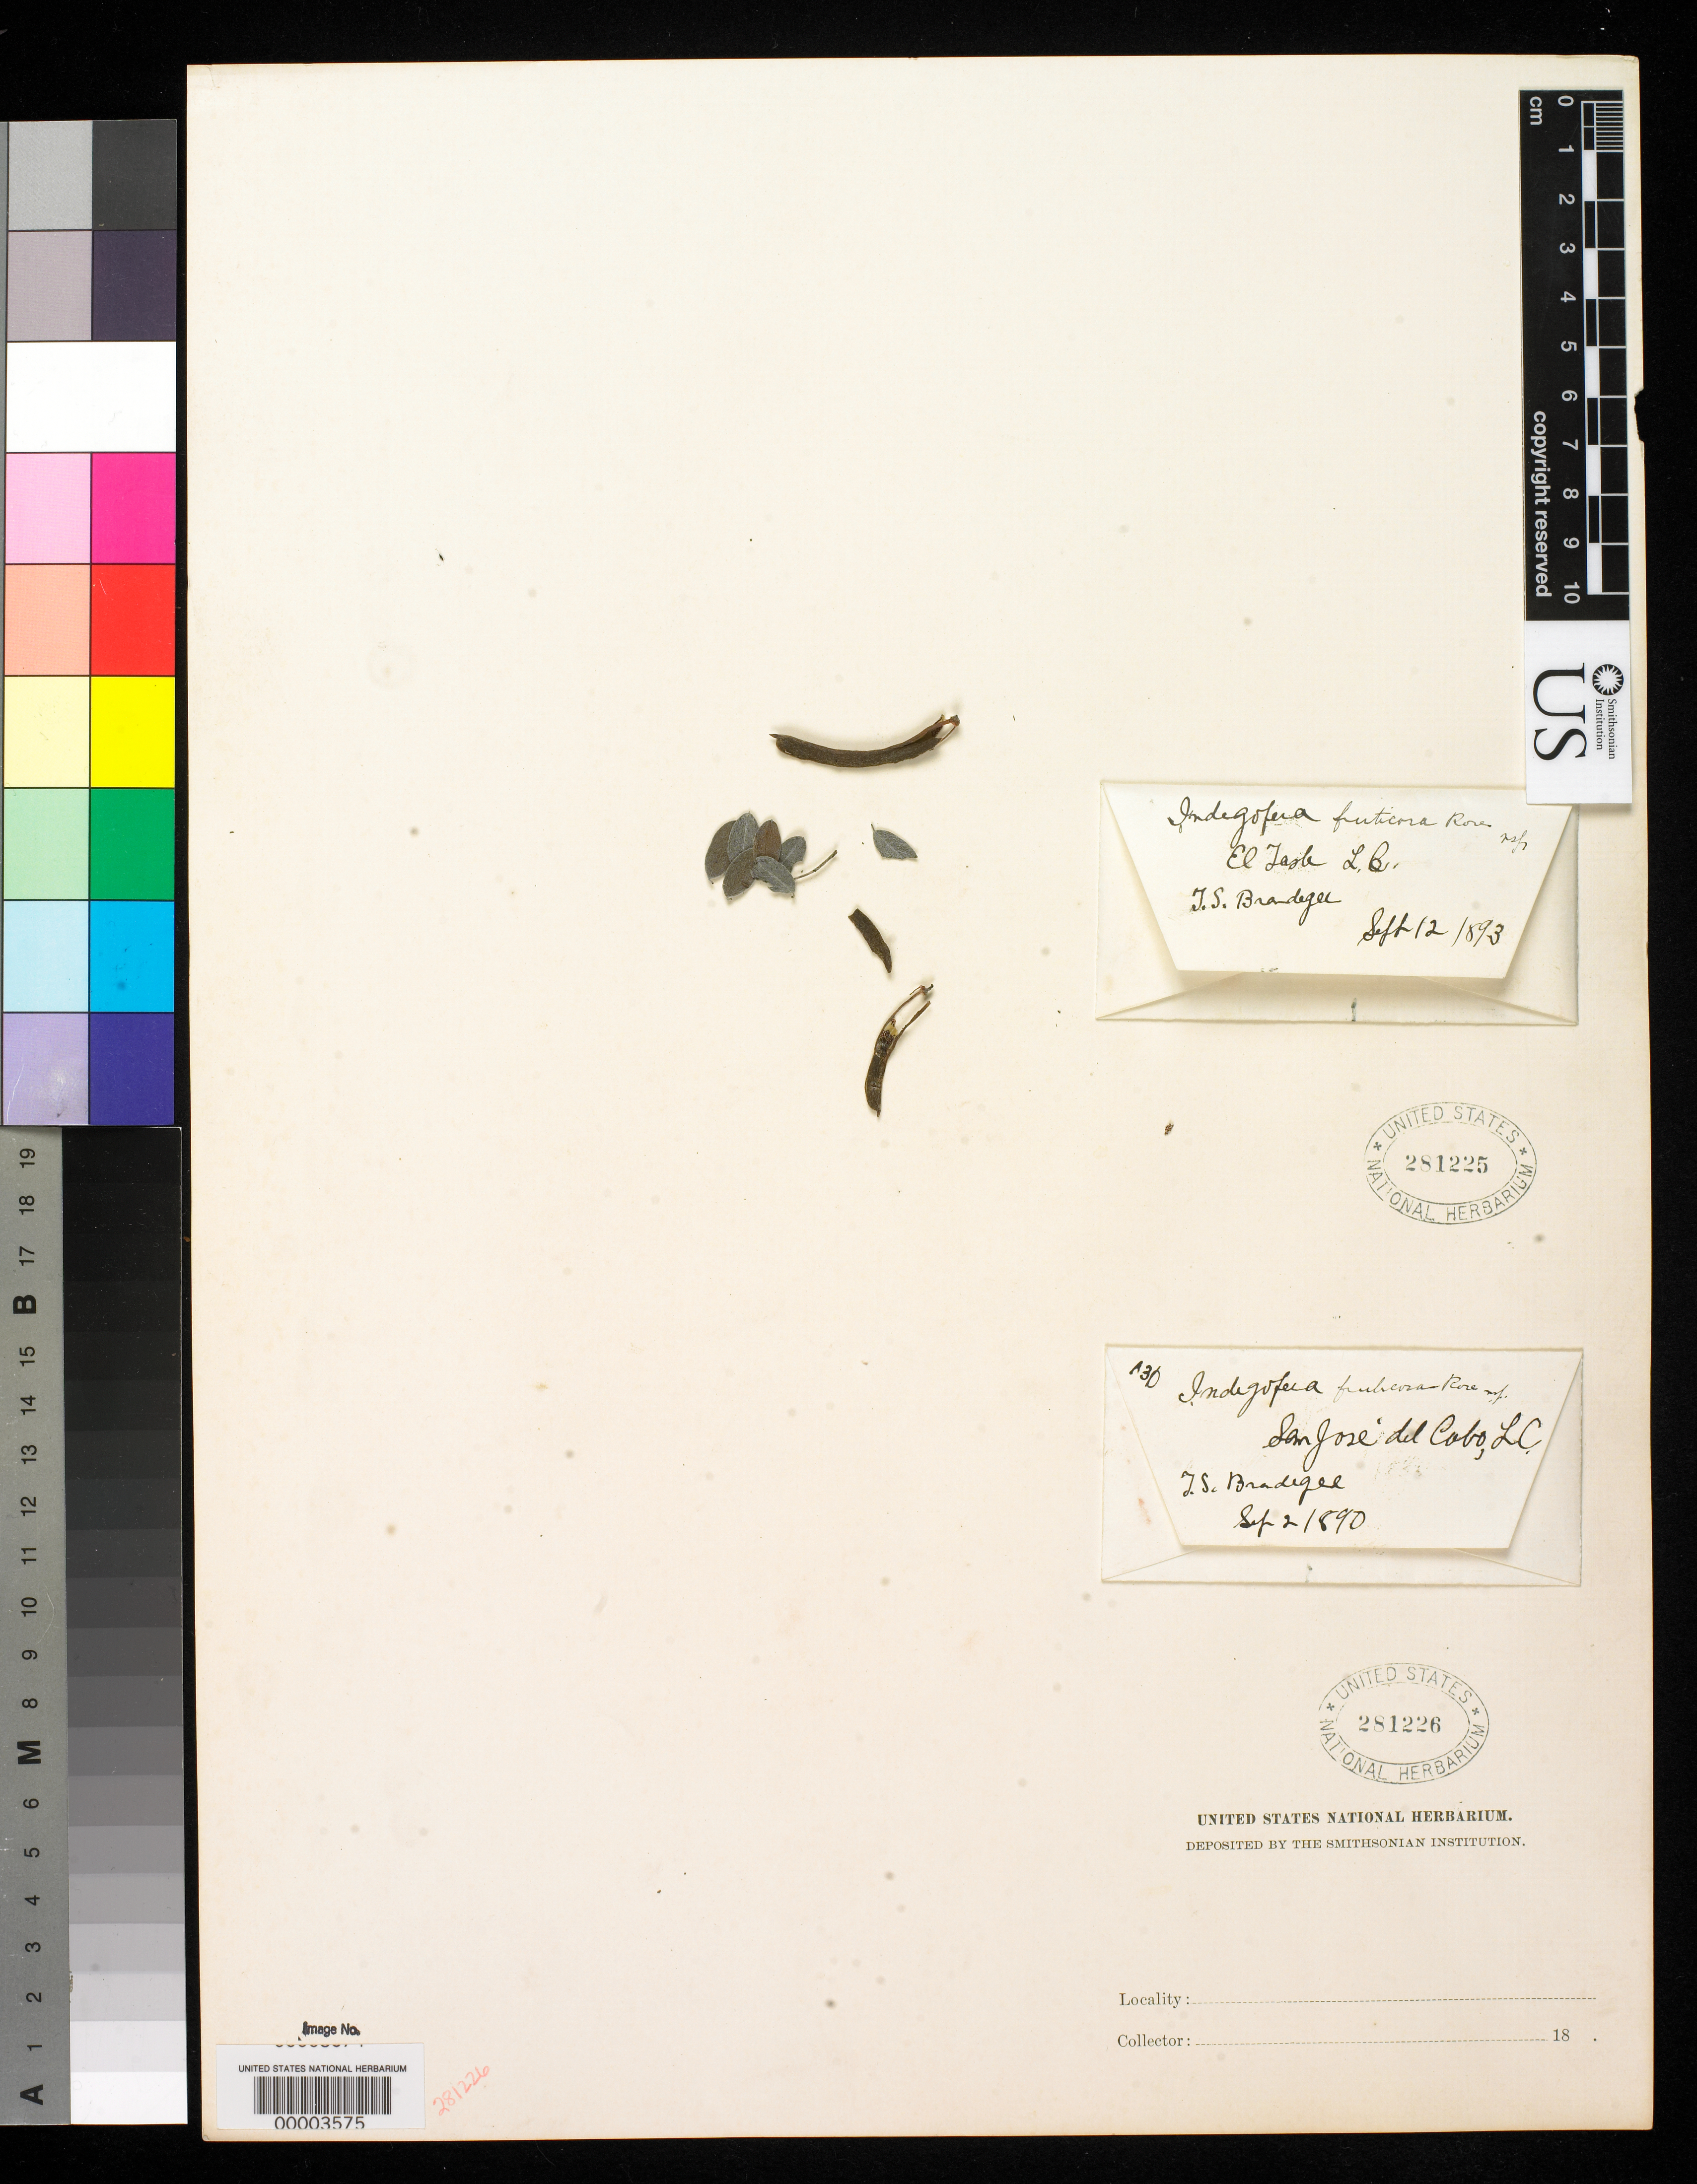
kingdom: Plantae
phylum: Tracheophyta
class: Magnoliopsida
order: Fabales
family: Fabaceae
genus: Indigofera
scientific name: Indigofera fruticosa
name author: Rose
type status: Type Material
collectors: T. S. Brandegee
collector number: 130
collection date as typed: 02 Sep 1890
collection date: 1890-09-02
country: Mexico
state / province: Baja California Sur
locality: San José del Cabo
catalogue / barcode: US 281226